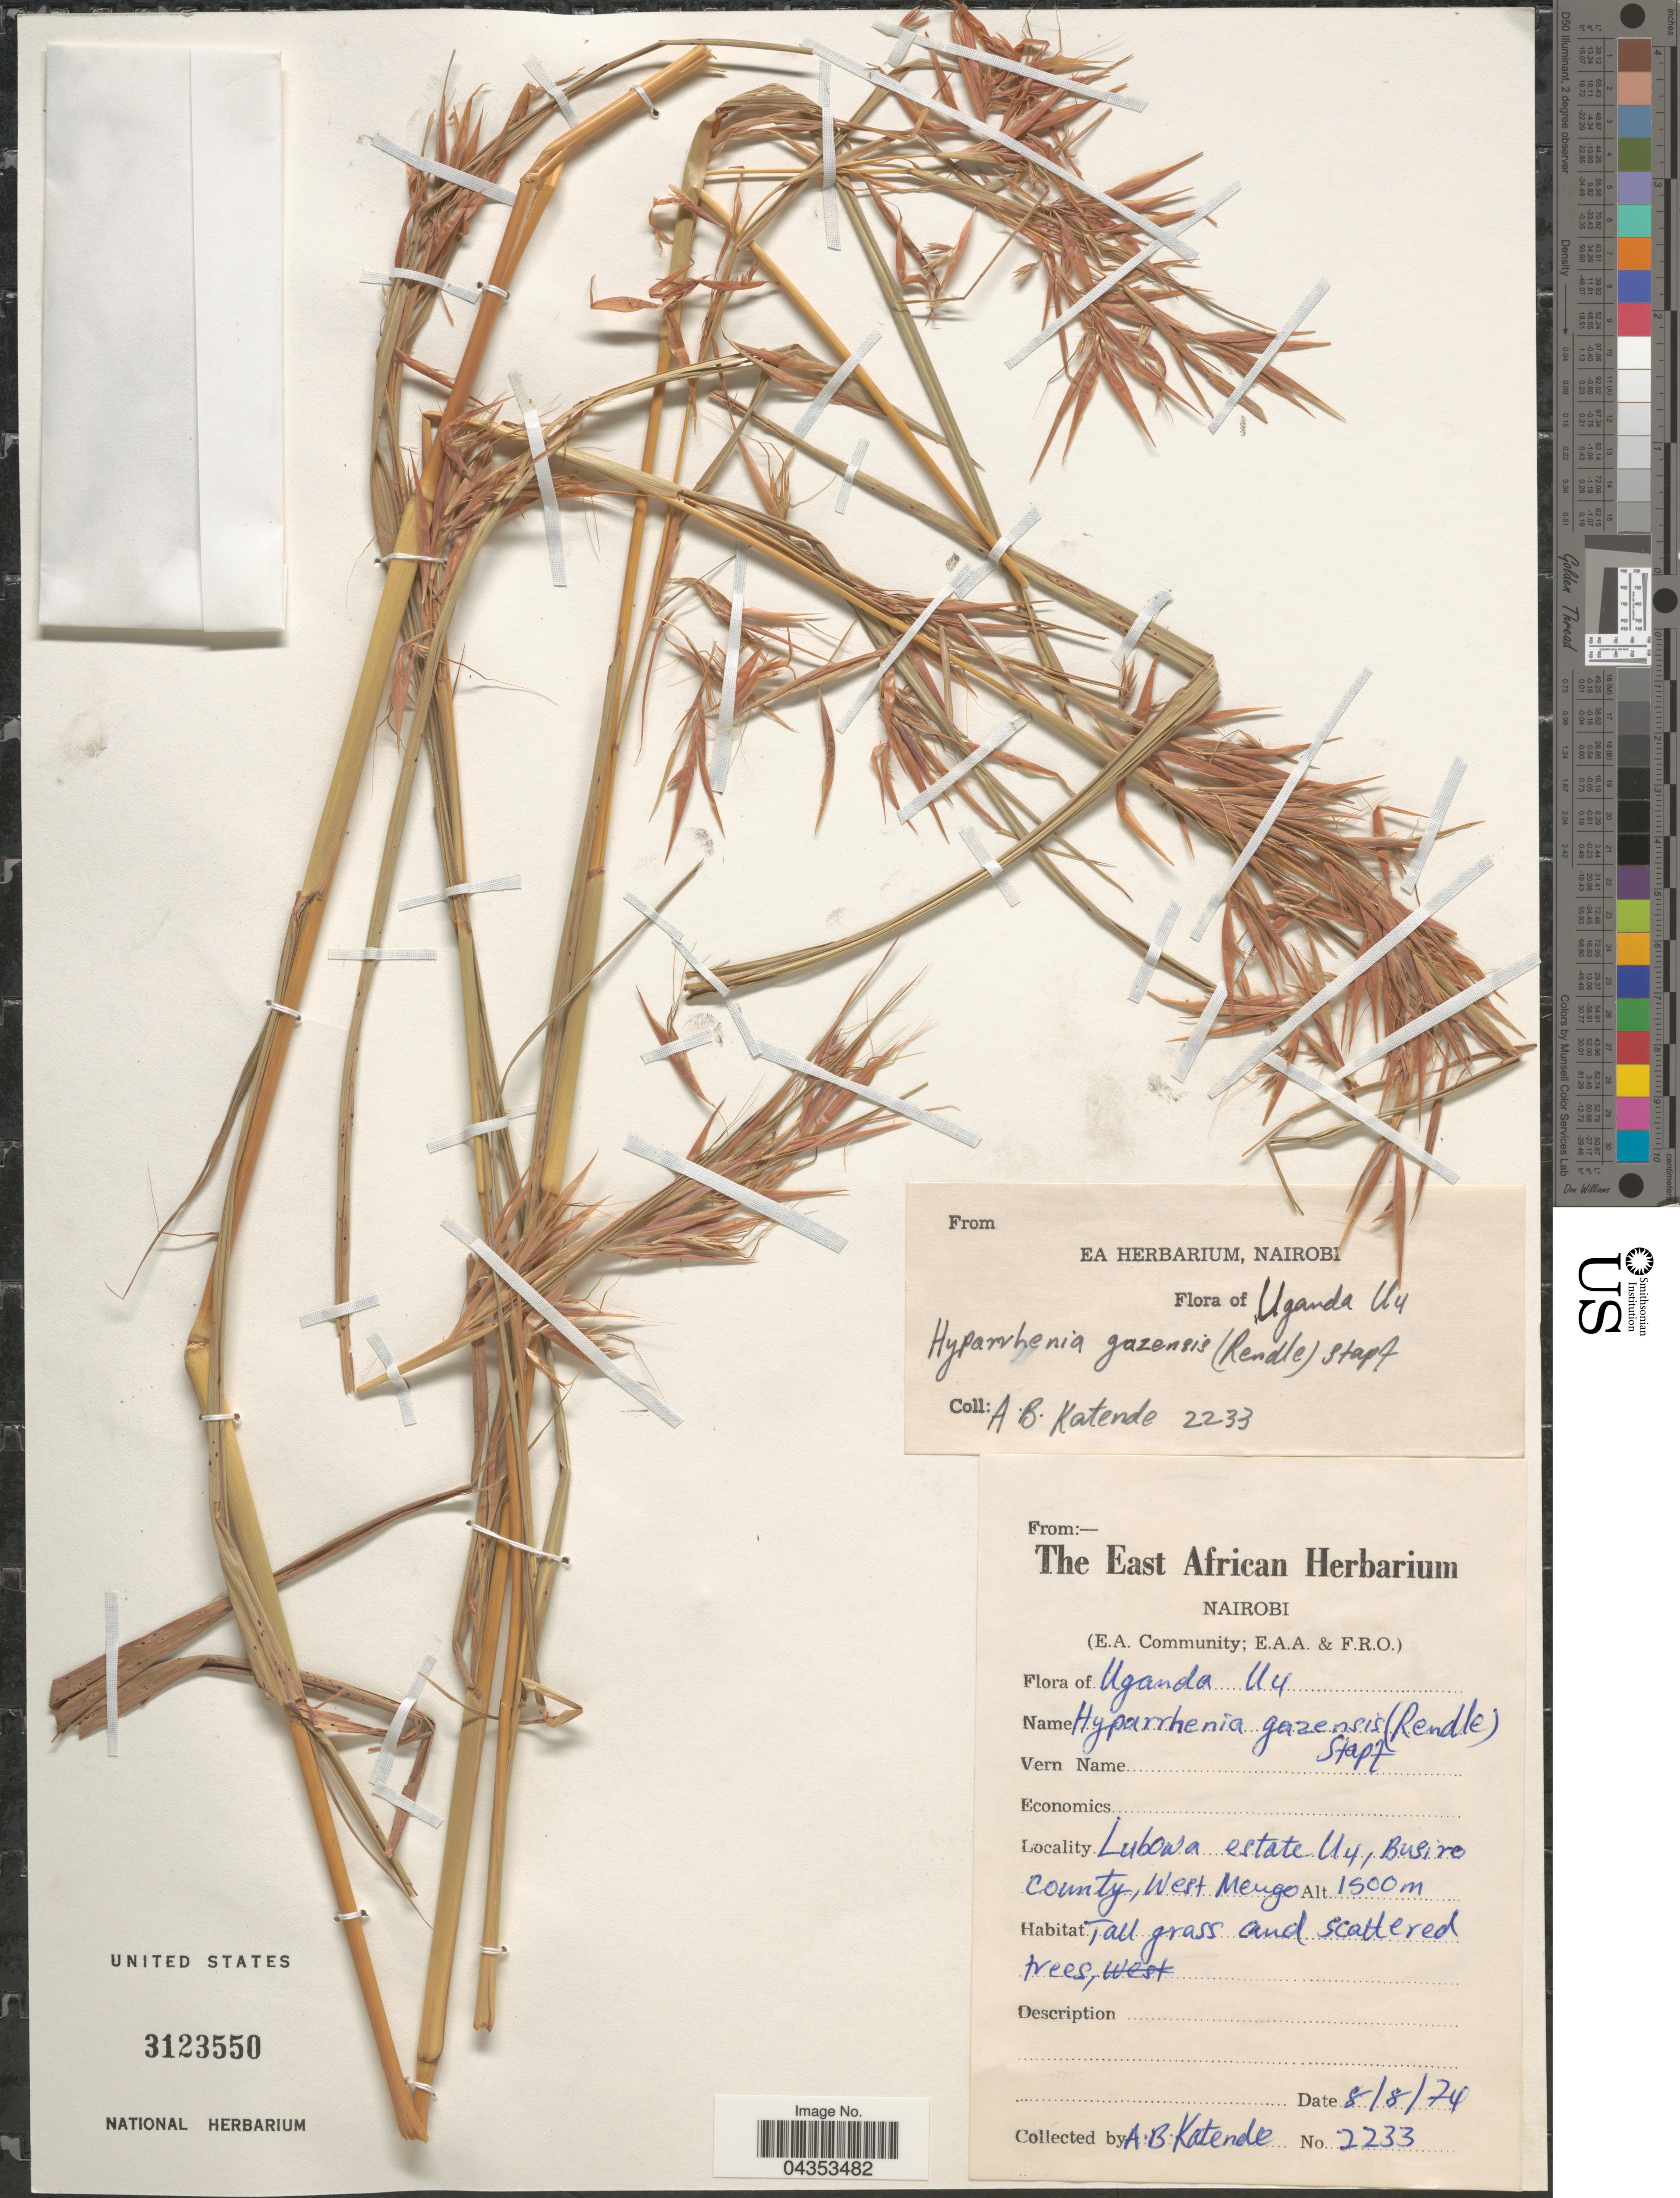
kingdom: Plantae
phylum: Tracheophyta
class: Liliopsida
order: Poales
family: Poaceae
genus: Hyparrhenia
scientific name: Hyparrhenia gazensis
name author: (Rendle) Stapf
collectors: A. Katende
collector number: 2233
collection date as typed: Transcribed d/m/y: 8/8/74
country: Uganda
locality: Uganda U4. Lubowa estate U4, Busire County, West Mengo.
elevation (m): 1500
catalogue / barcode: US 3123550